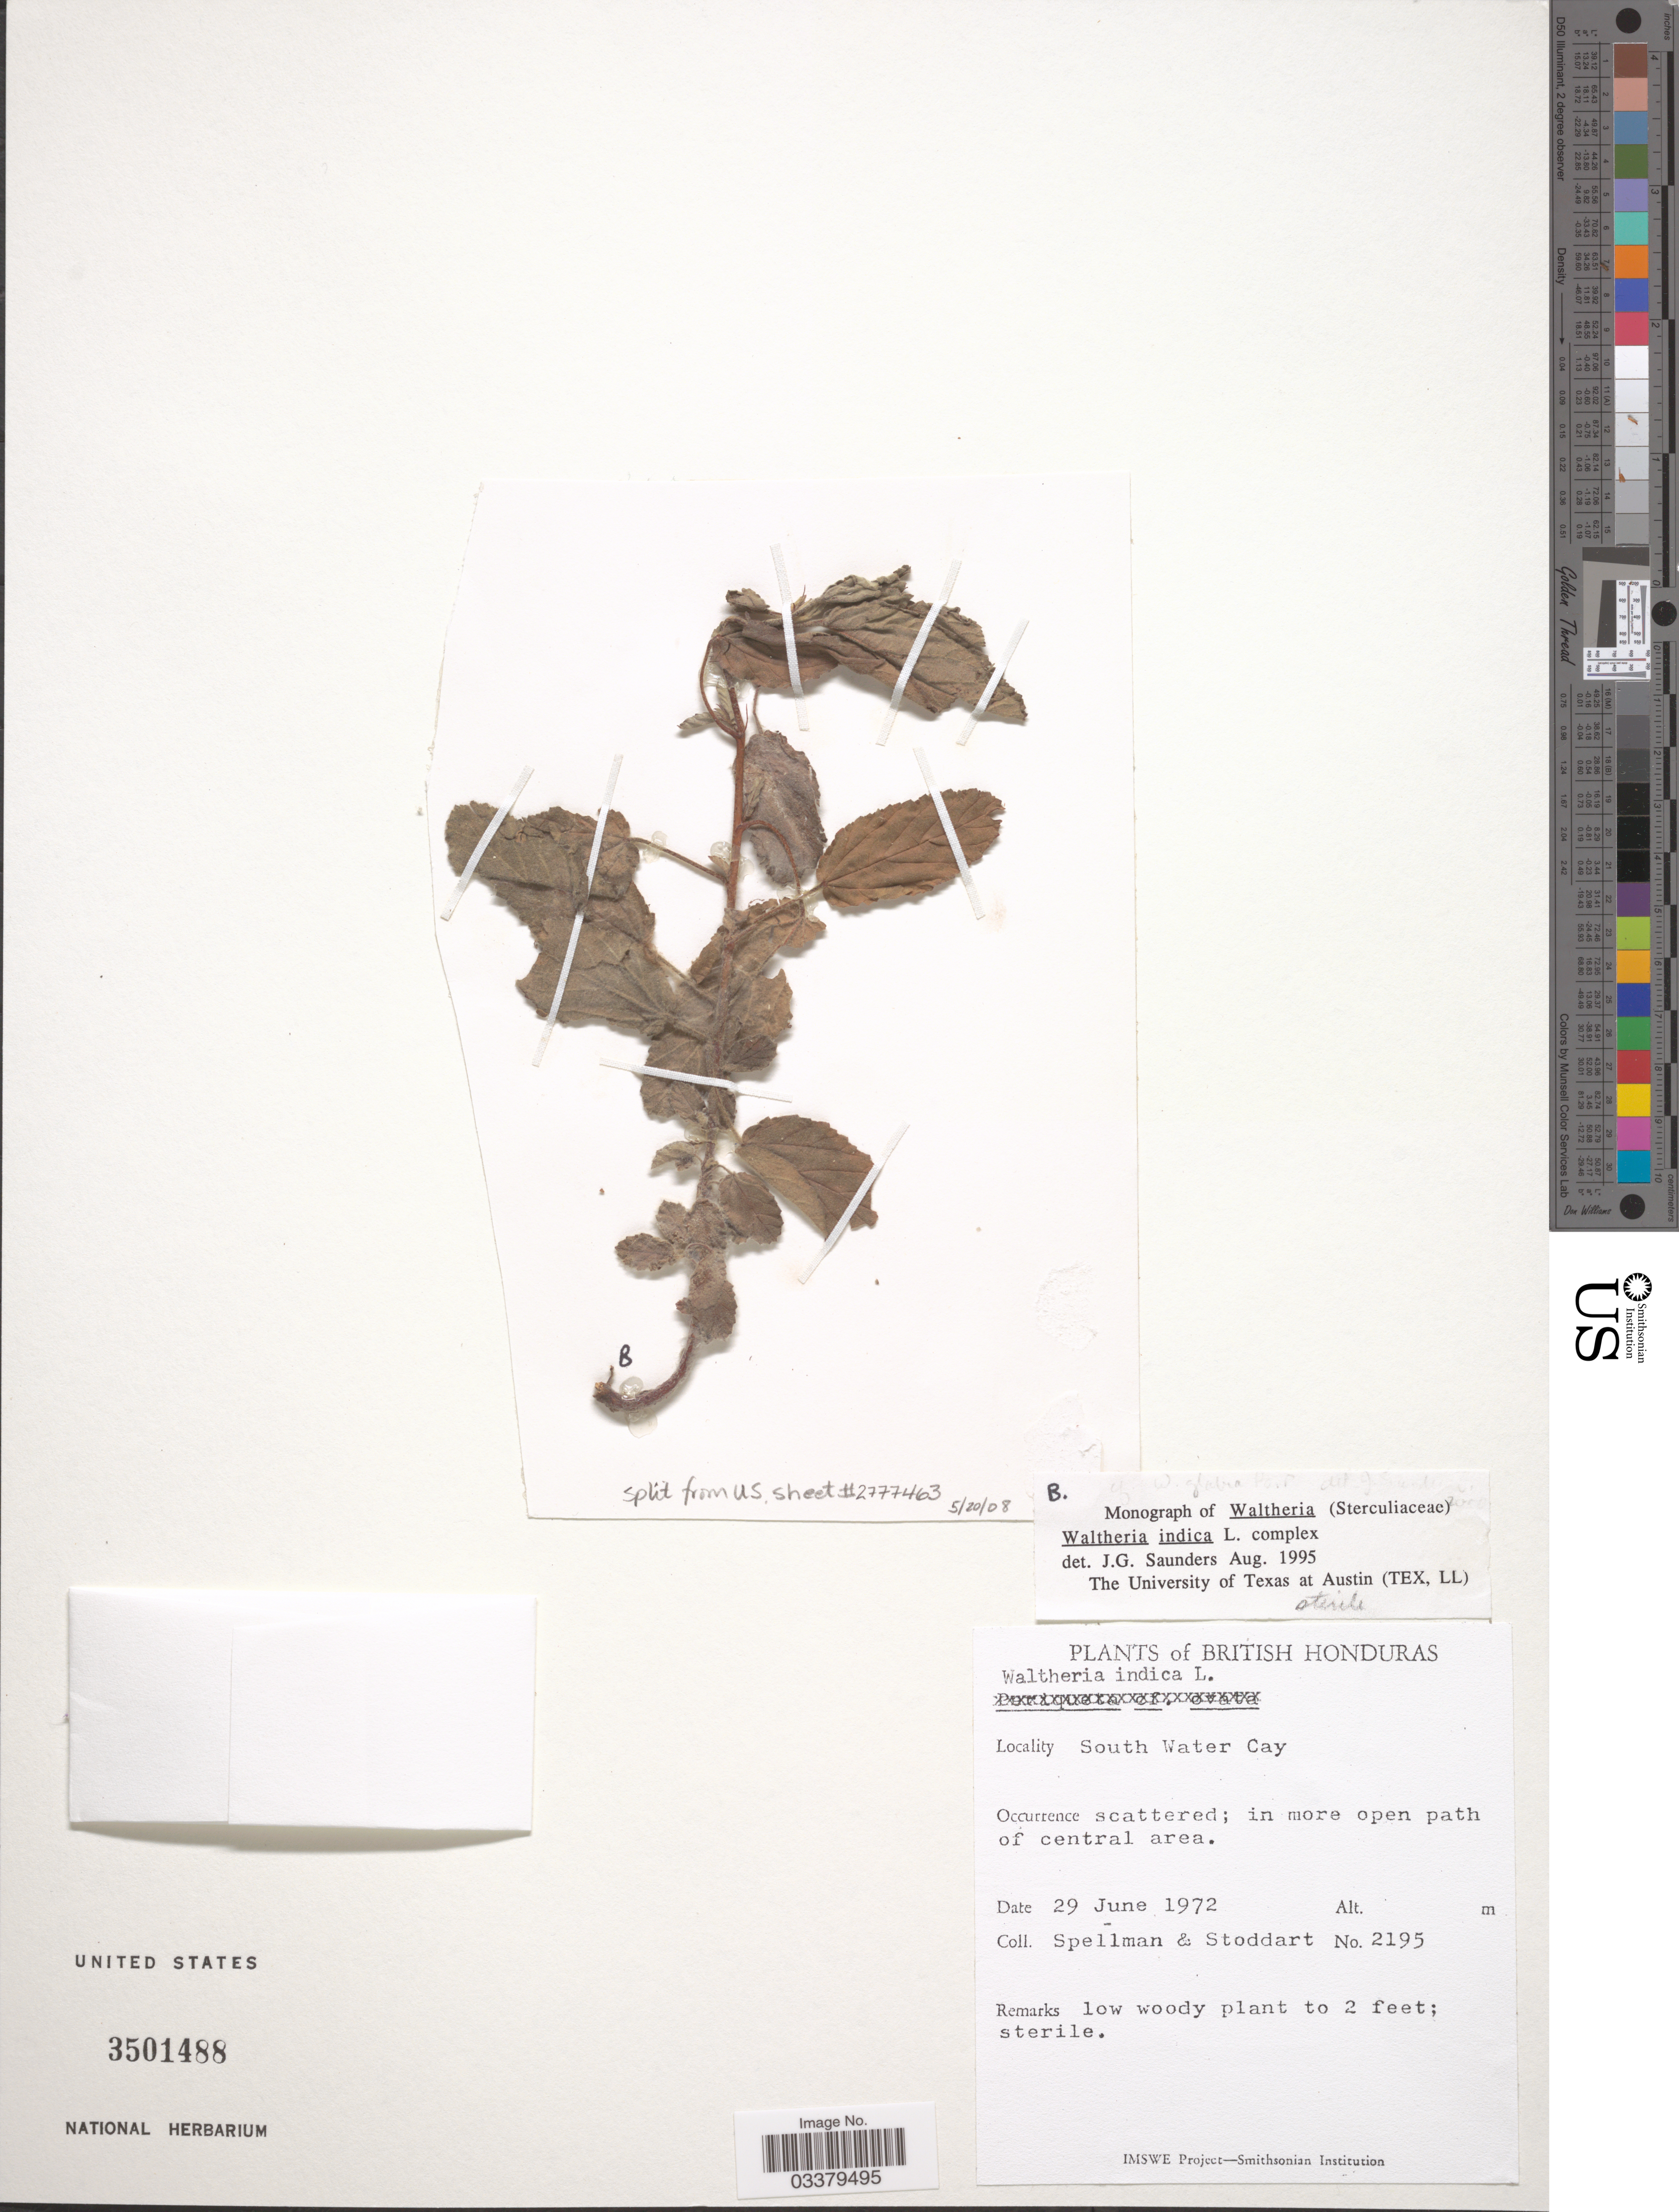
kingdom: Plantae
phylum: Tracheophyta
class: Magnoliopsida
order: Malvales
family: Malvaceae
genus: Waltheria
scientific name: Waltheria indica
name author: L.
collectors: Spellman, -- & -. Stoddart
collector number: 2195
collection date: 1972-06-29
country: Belize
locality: British Honduras. South Water Cay. In more open path of central area.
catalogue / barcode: US 3501488